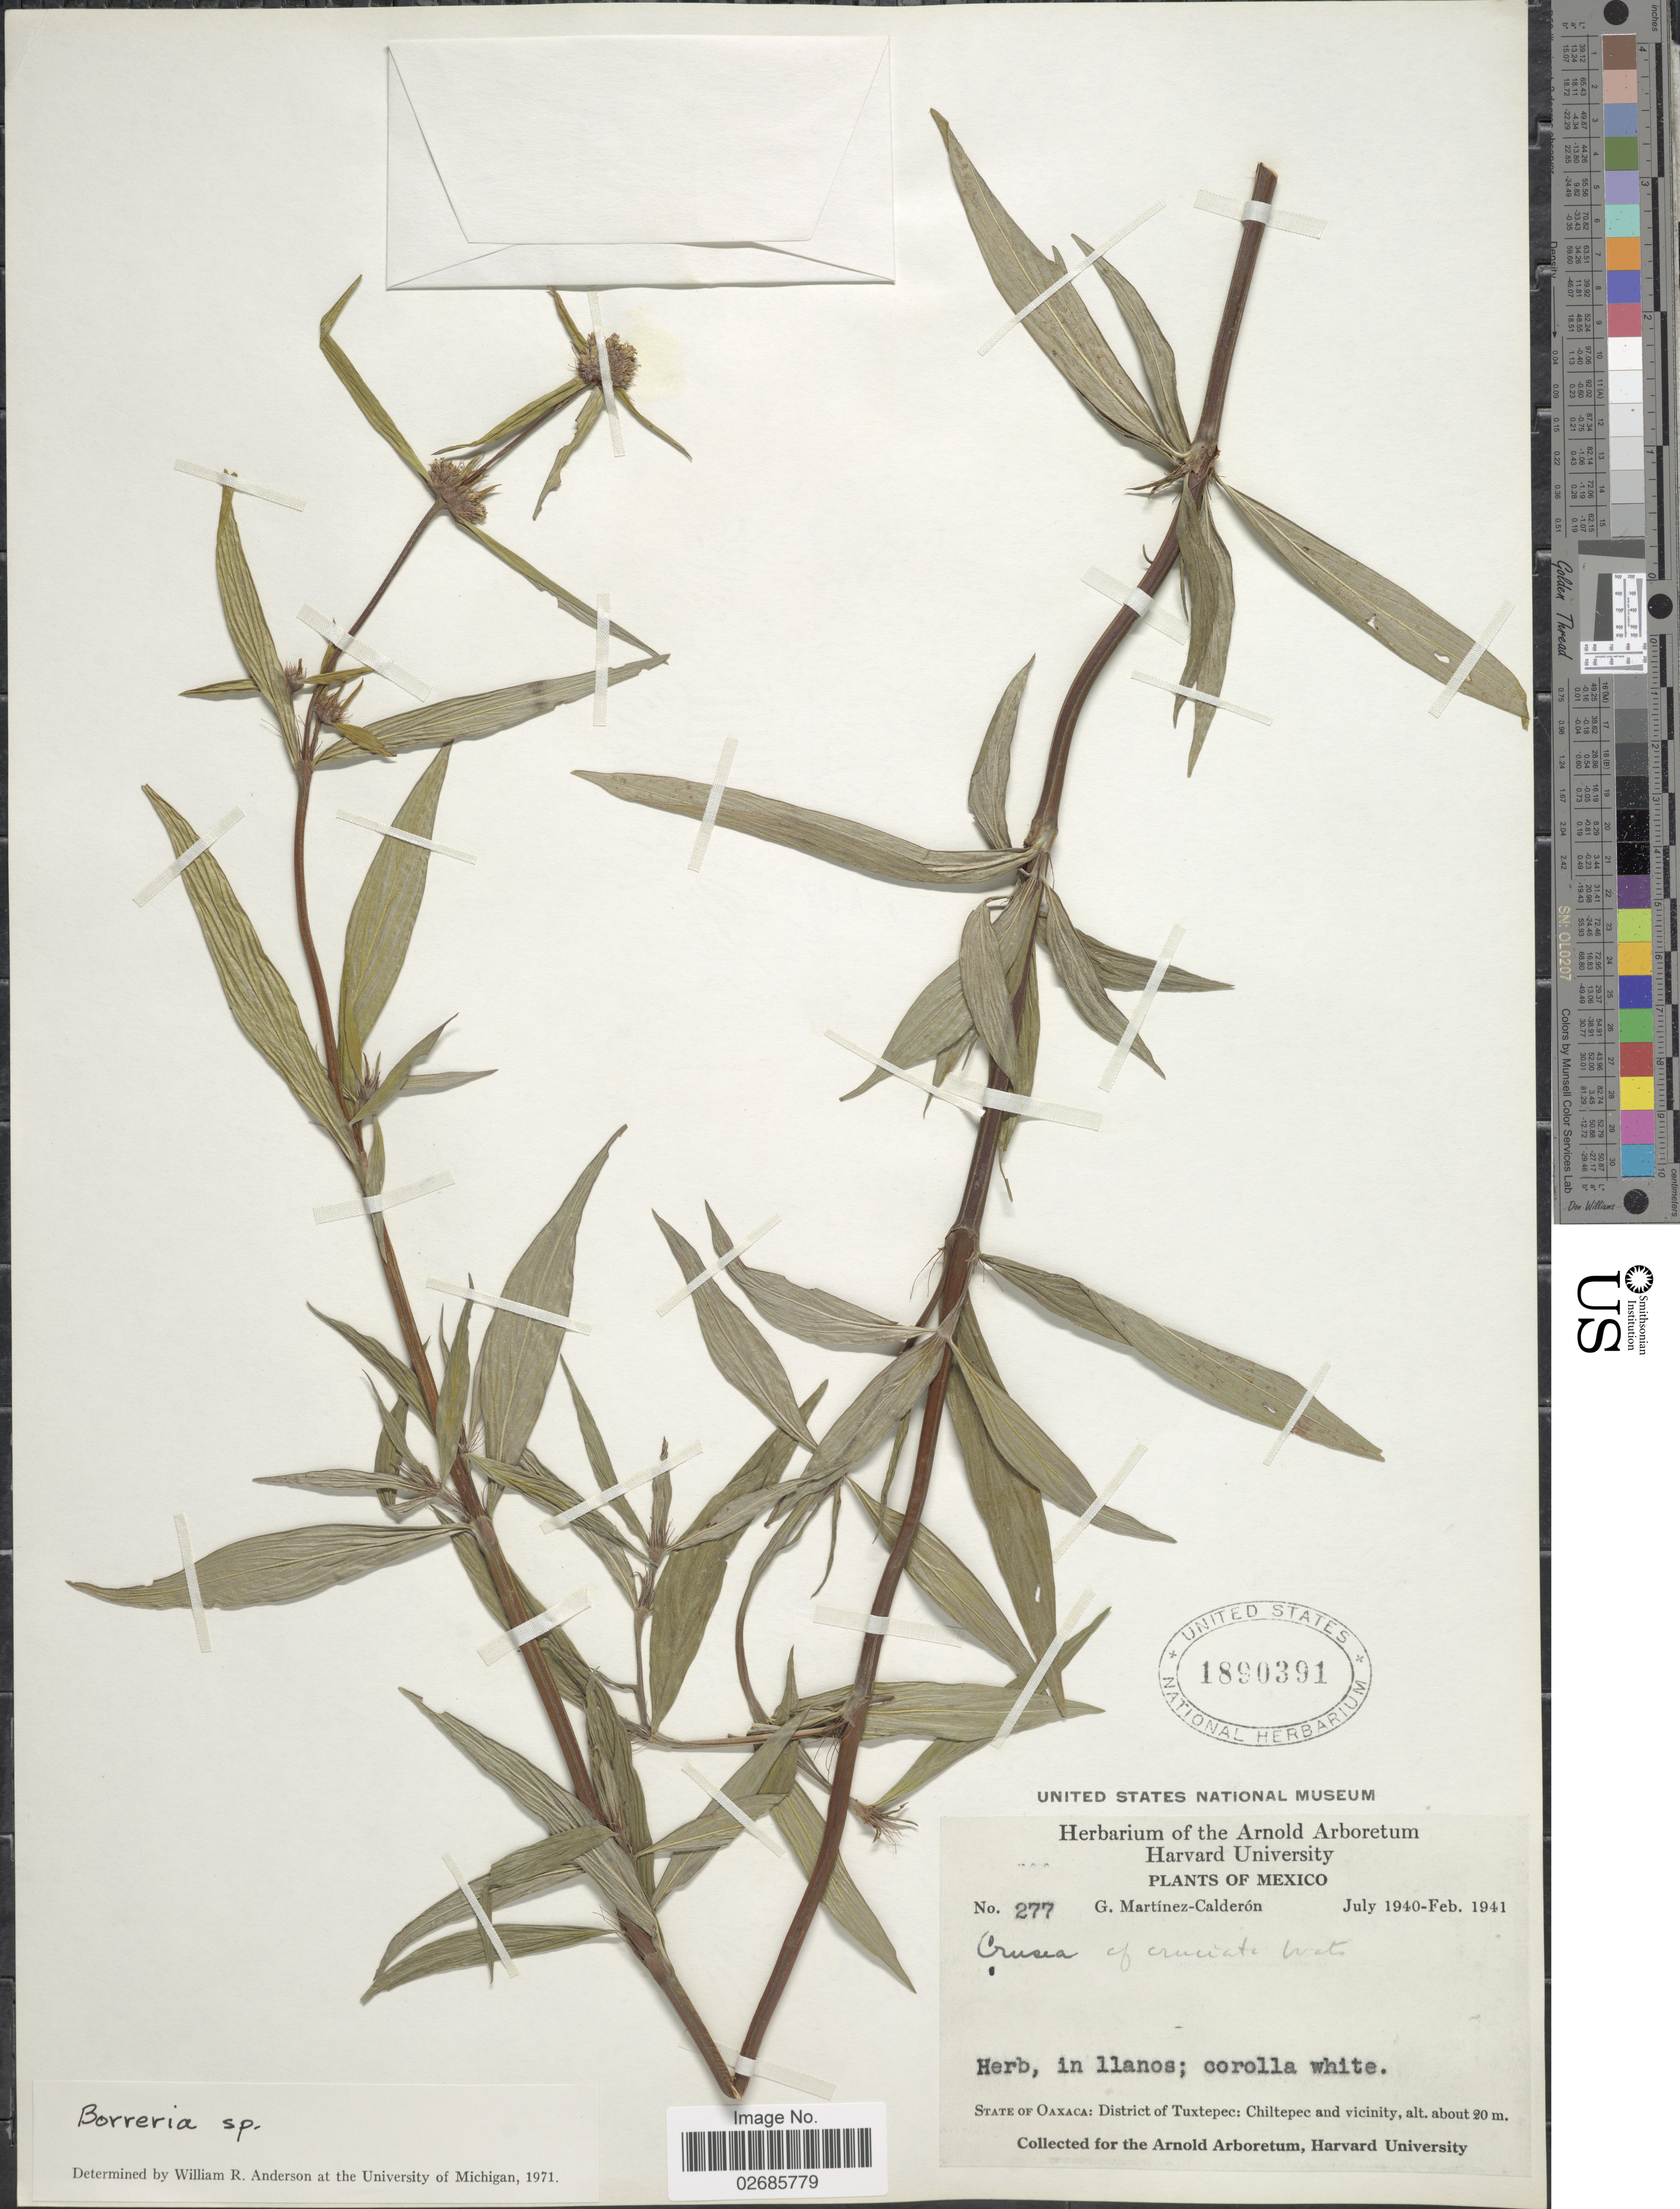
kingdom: Plantae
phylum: Tracheophyta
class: Magnoliopsida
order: Gentianales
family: Rubiaceae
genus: Borreria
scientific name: Borreria sp.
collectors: G. Martínez Calderón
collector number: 277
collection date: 1940-07/1941-02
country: Mexico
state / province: Oaxaca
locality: District of Tuxtepec: Chiltepec and vicinity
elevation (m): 20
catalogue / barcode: US 1890391